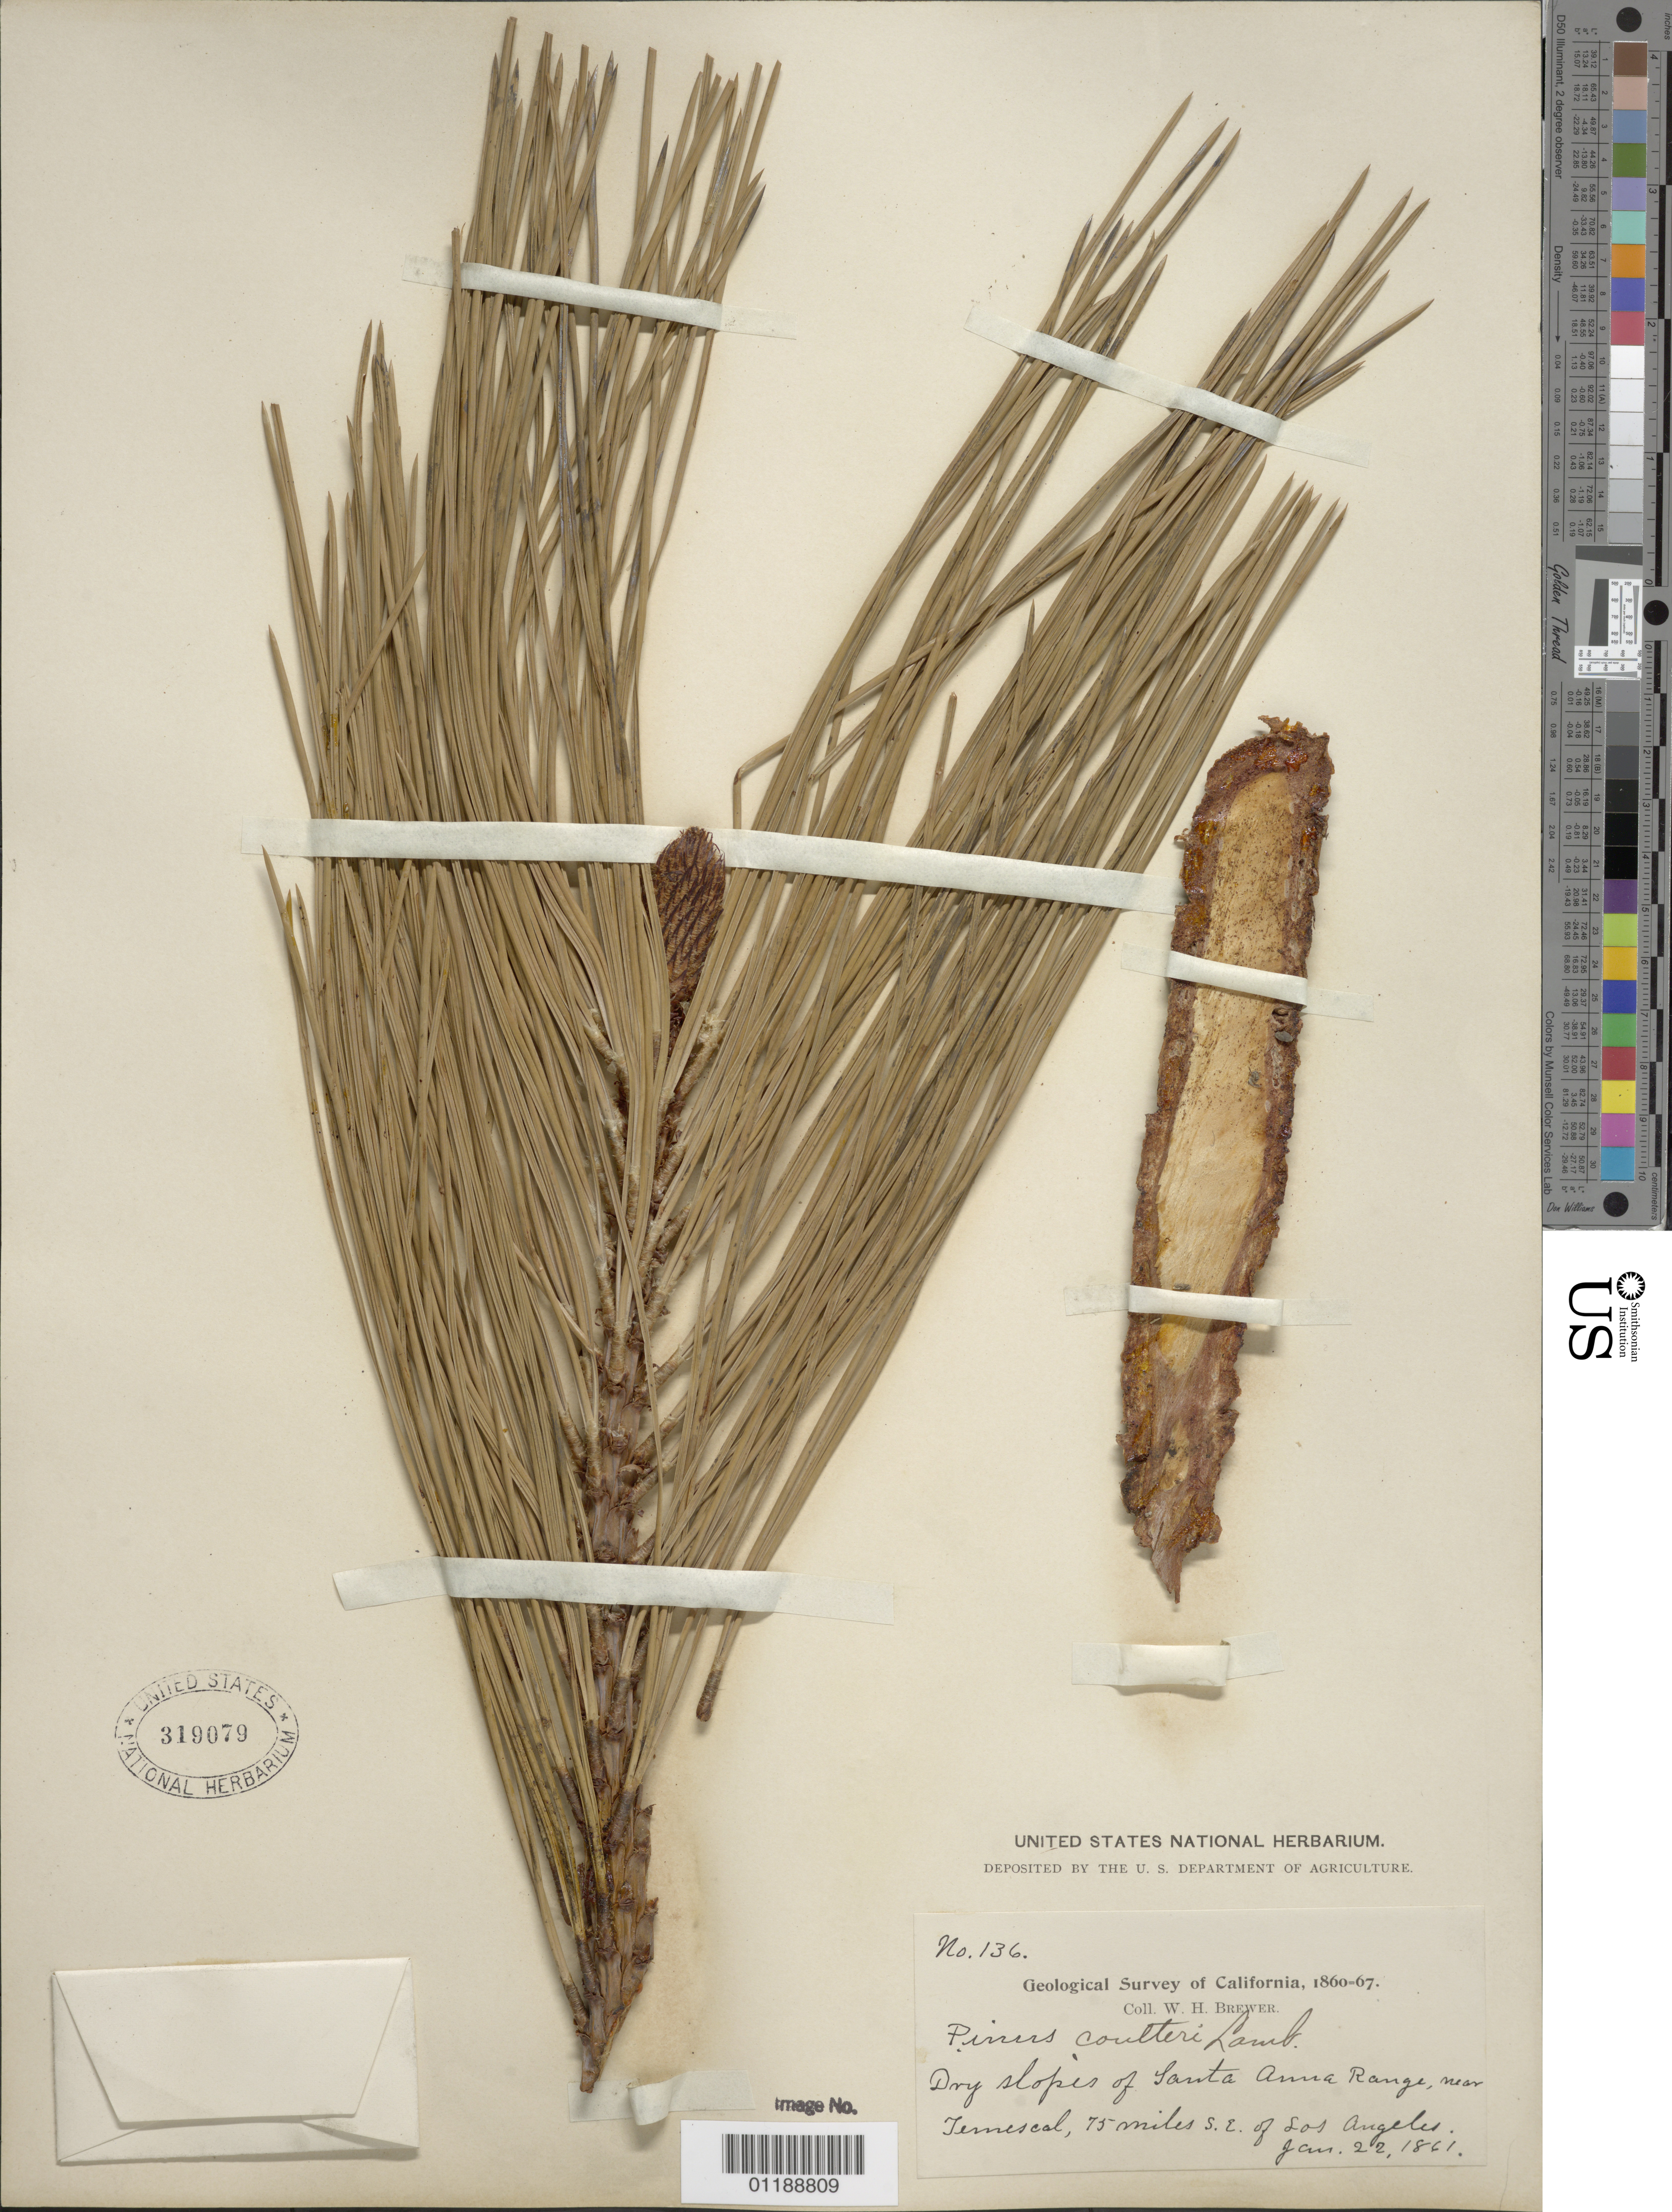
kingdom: Plantae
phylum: Tracheophyta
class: Pinopsida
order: Pinales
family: Pinaceae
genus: Pinus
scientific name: Pinus coulteri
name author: Lamb. ex D. Don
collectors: W. H. Brewer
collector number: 136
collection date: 1861-01-22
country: United States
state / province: California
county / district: Los Angeles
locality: Dry slopes of Santa Anna Range near Temescal, 75 miles S.E of Los Angeles.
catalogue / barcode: US 319079